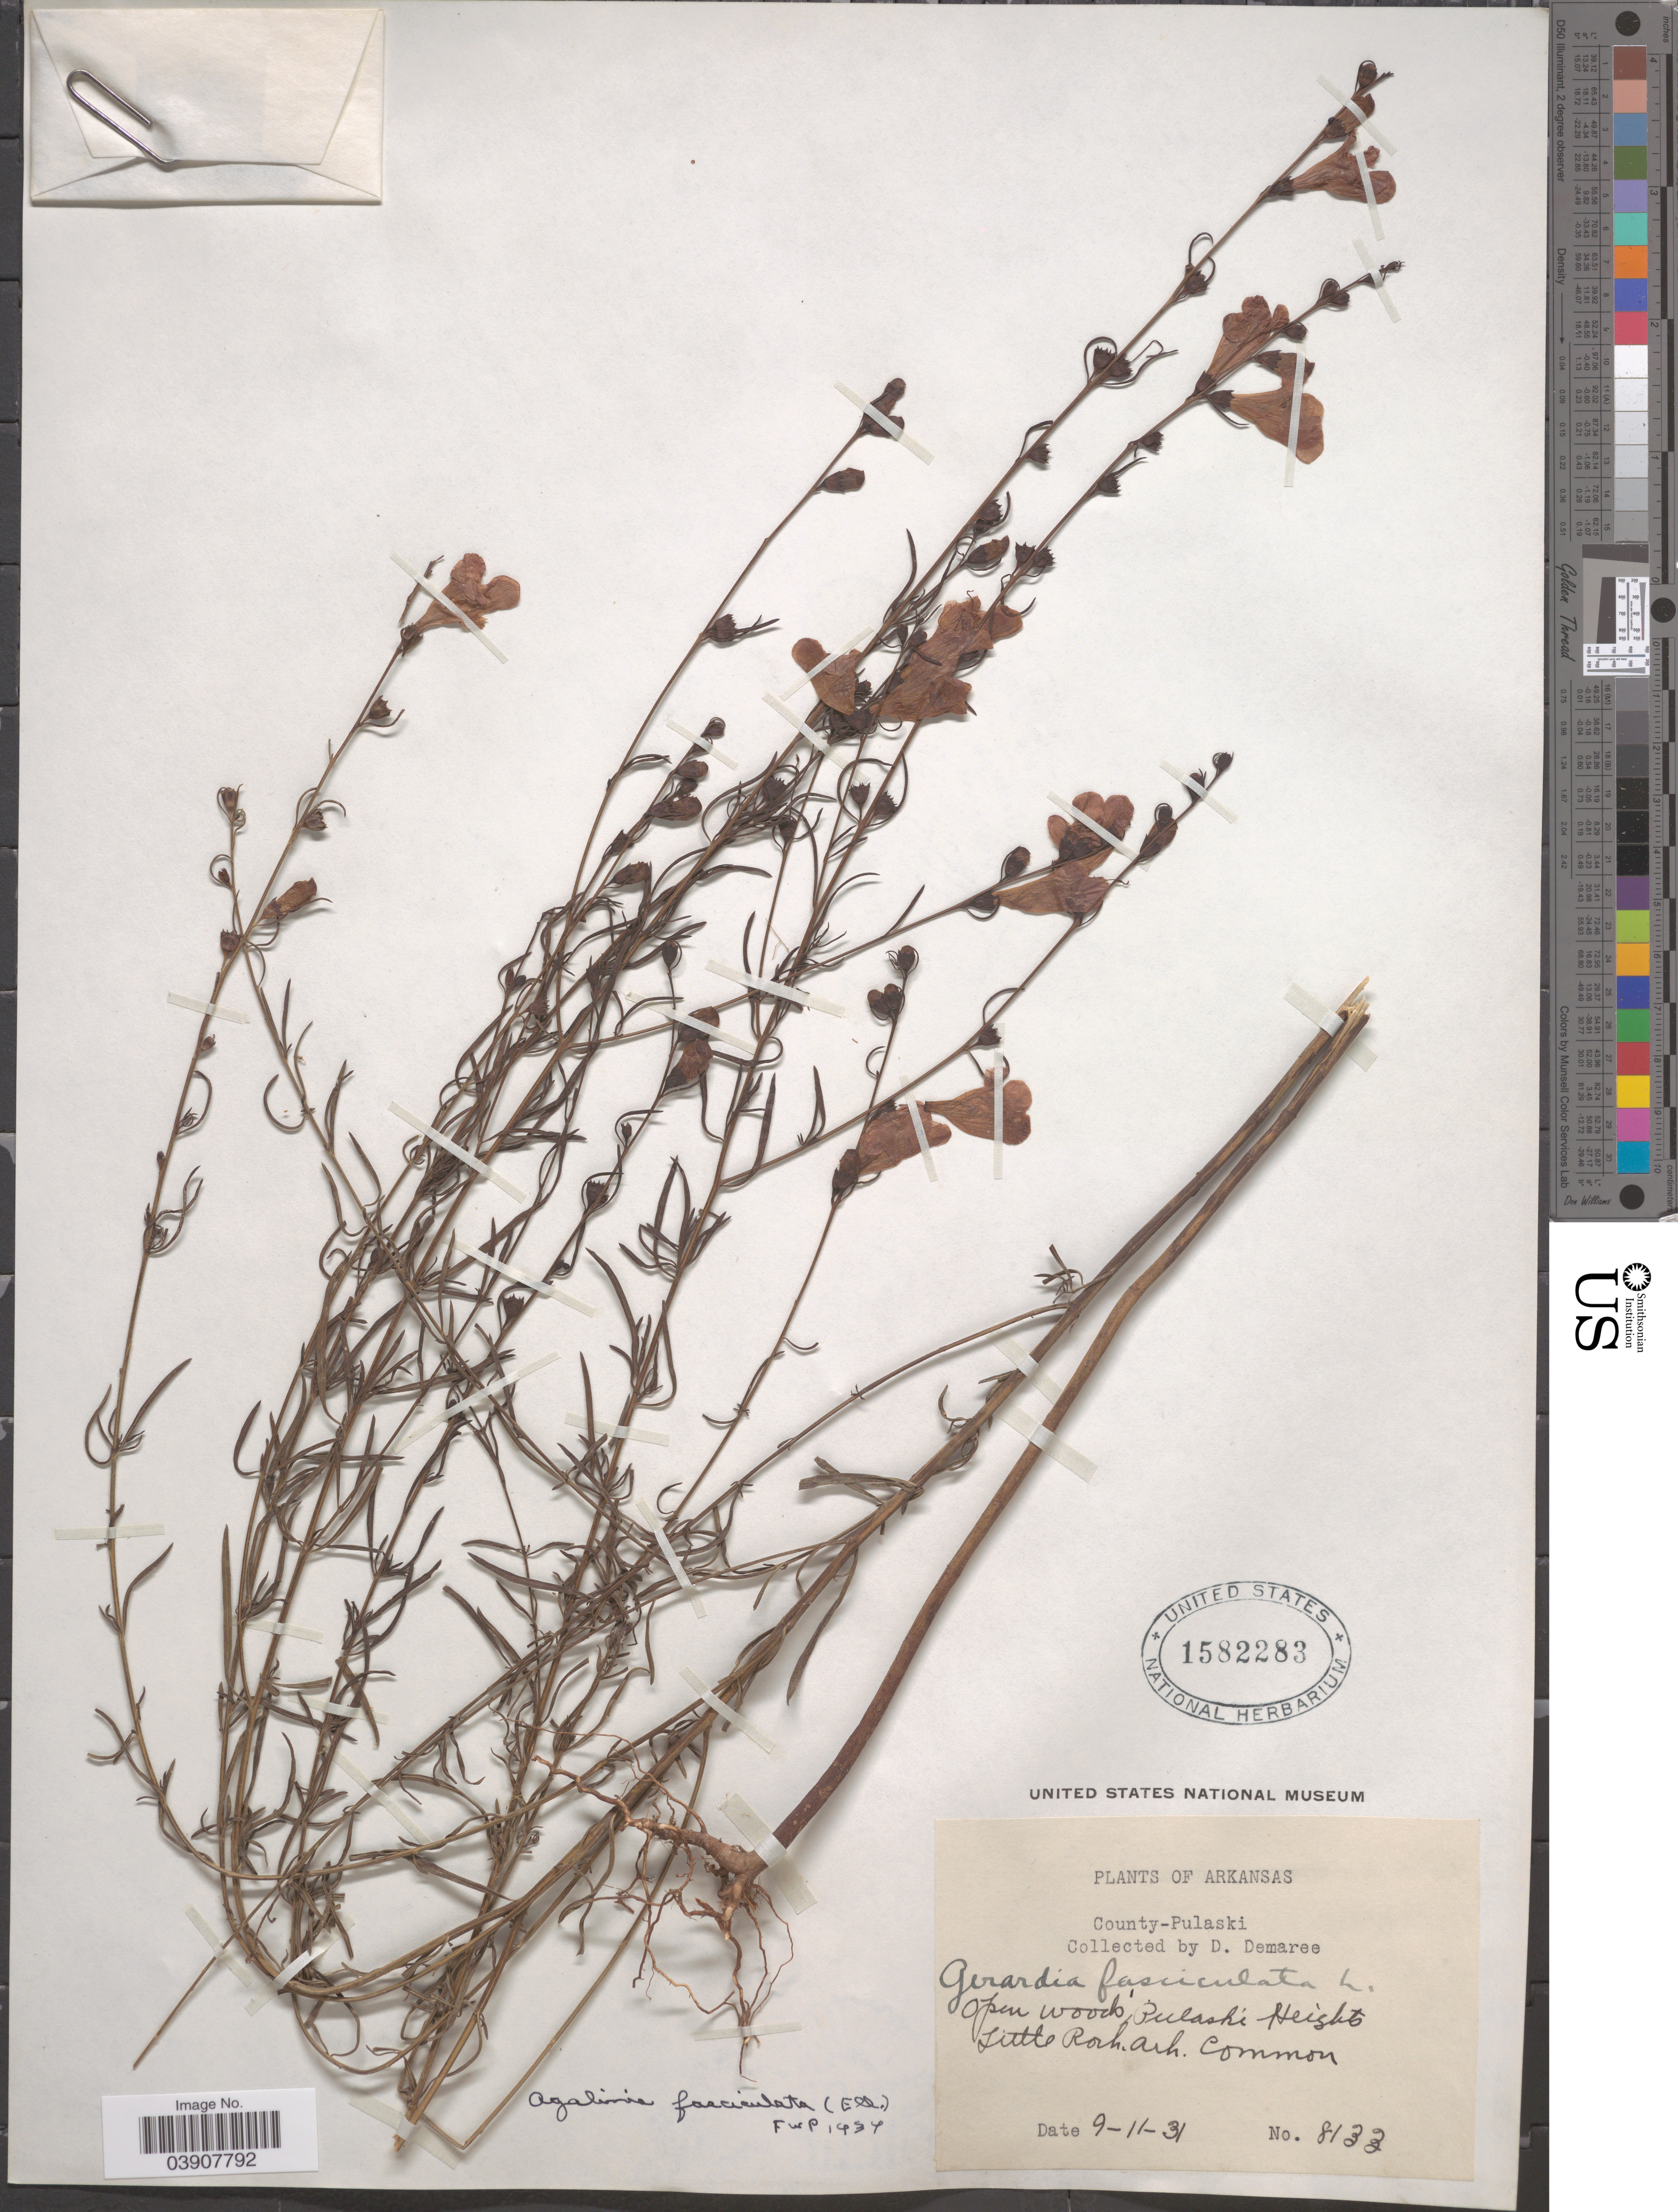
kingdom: Plantae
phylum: Tracheophyta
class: Magnoliopsida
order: Lamiales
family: Orobanchaceae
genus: Agalinis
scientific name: Agalinis fasciculata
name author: (Elliott) Raf.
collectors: D. Demaree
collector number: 8133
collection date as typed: Transcribed d/m/y: 11/9/31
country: United States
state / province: Arkansas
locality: County-Pulaski. Pulaski Heights. Little Rock.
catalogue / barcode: US 1582283